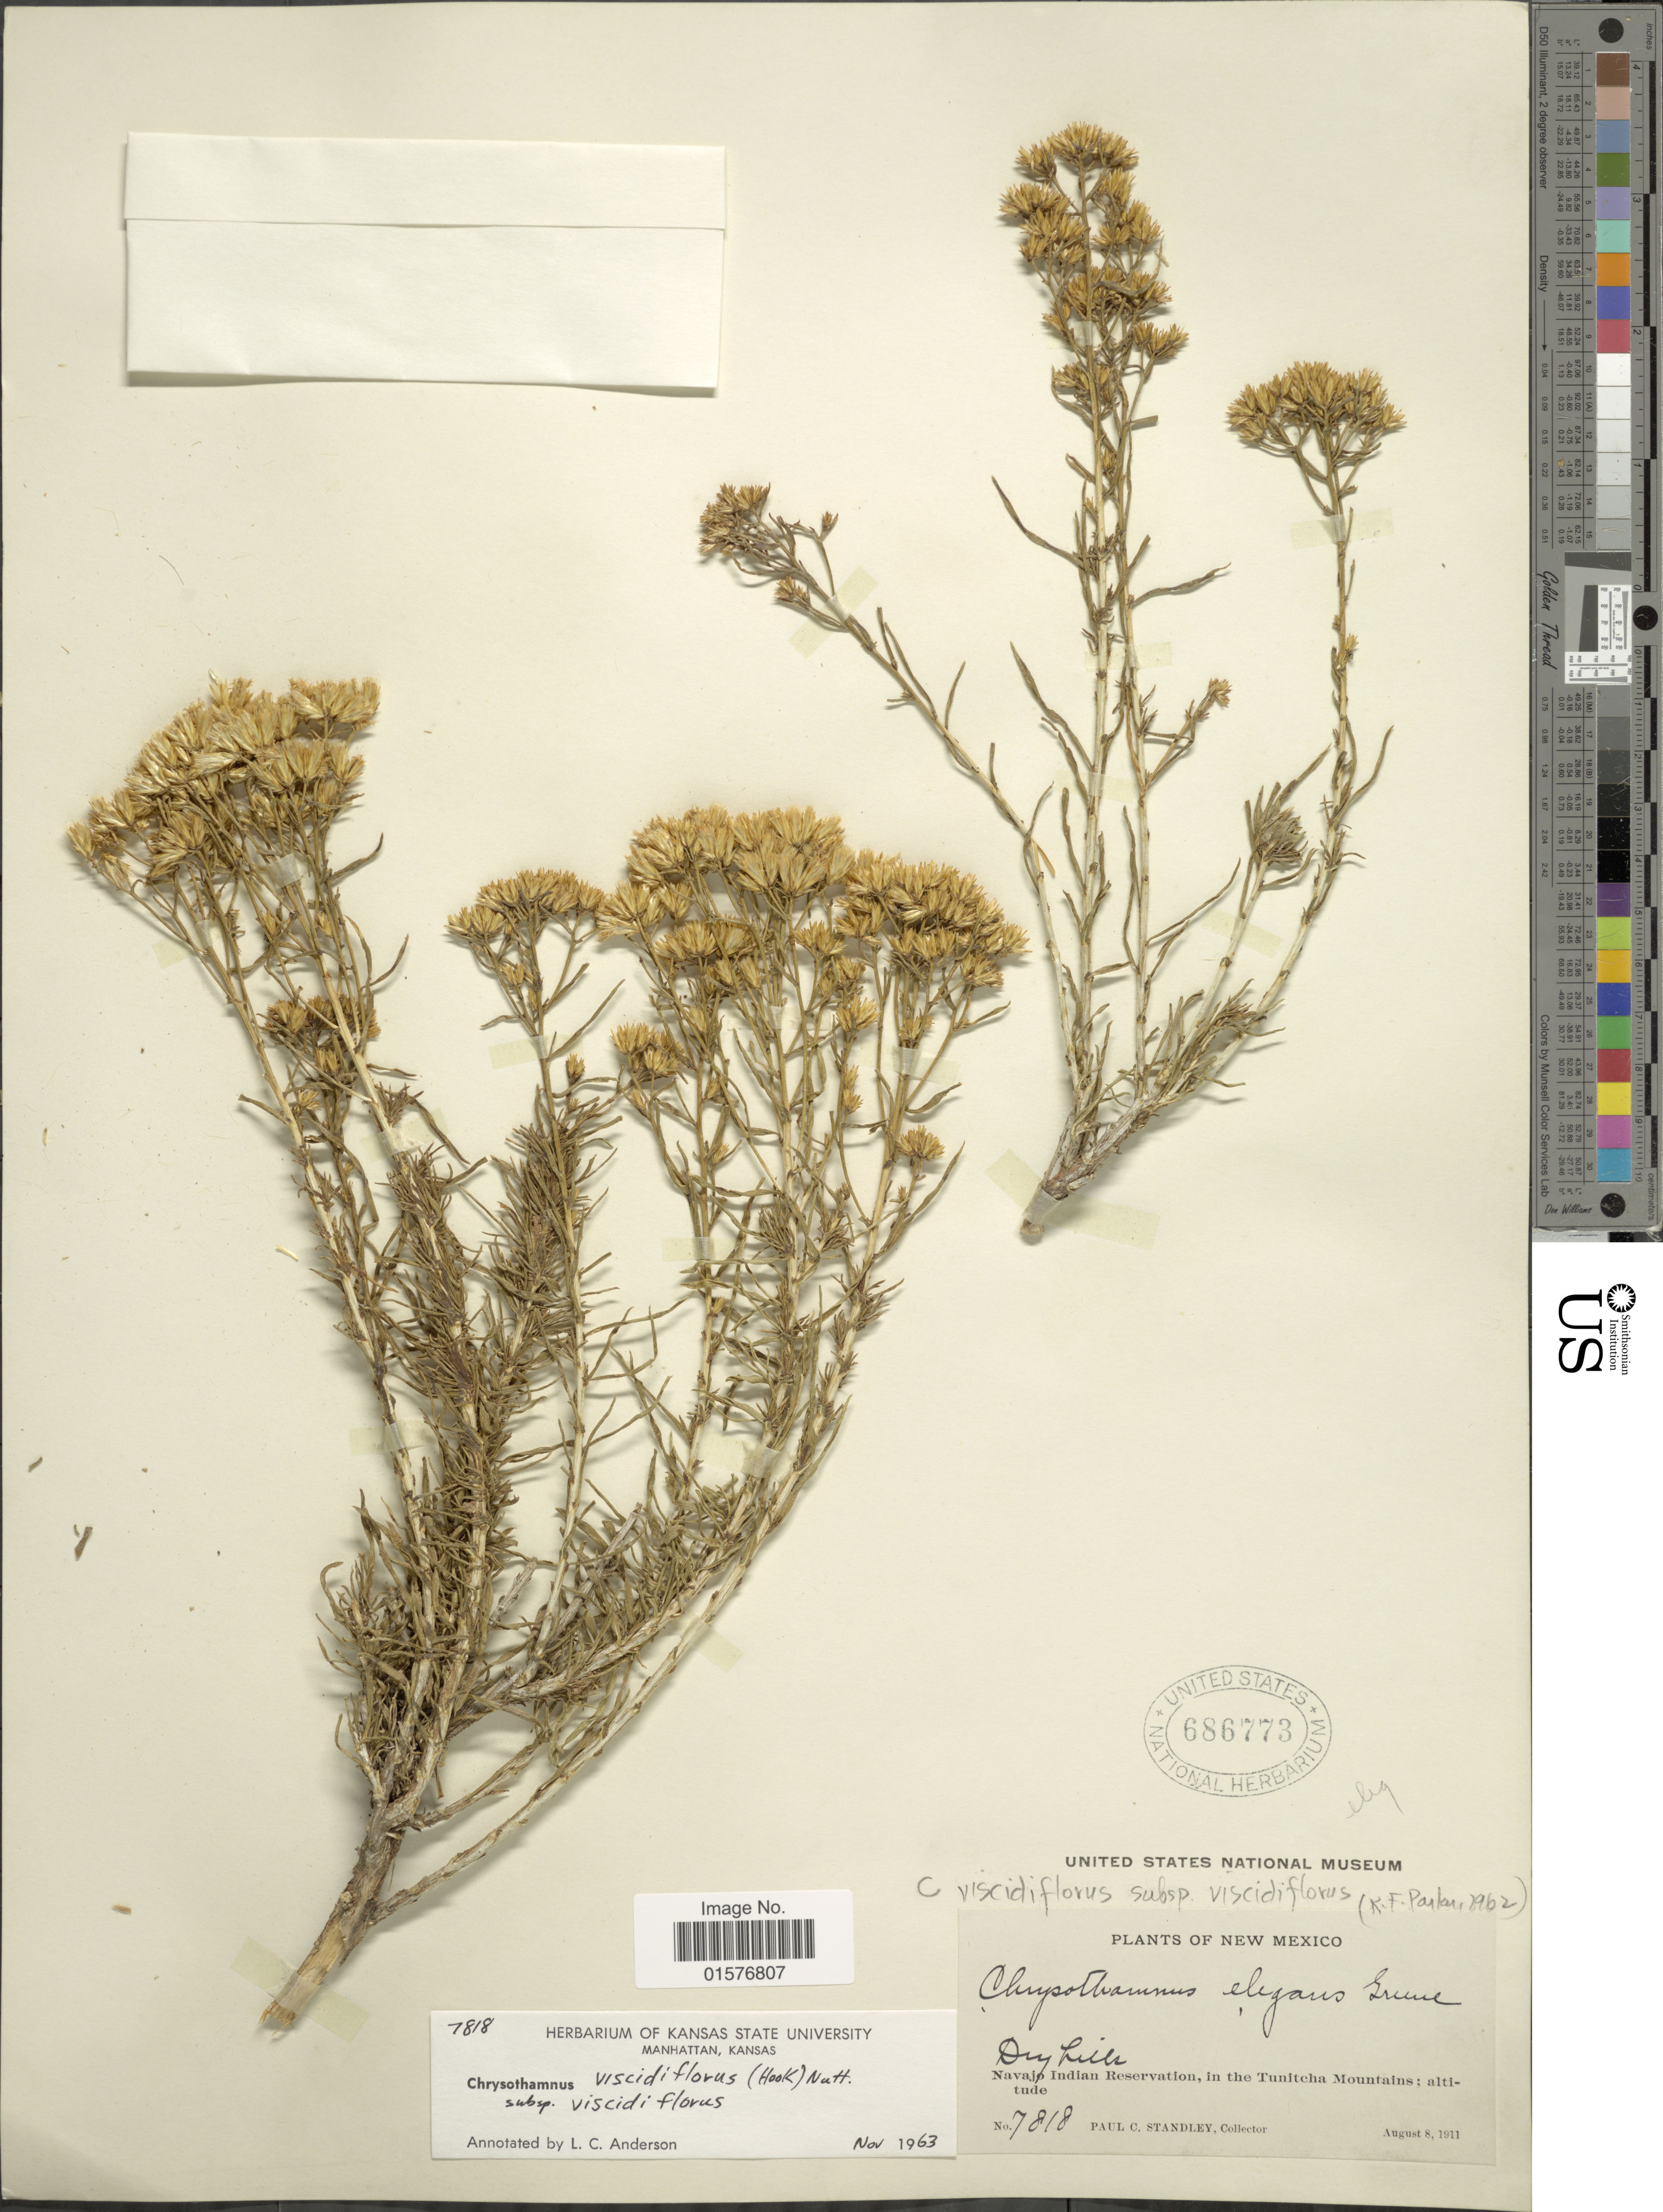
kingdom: Plantae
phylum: Tracheophyta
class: Magnoliopsida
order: Asterales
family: Asteraceae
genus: Chrysothamnus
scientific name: Chrysothamnus viscidiflorus subsp. viscidiflorus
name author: (Hook.) Nutt.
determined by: Urbatsch, Lowell E., Curator (LSU), Louisiana State University (UNITED STATES)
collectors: P. C. Standley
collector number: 7818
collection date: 1911-08-08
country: United States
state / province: New Mexico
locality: Dry hills, Navajo Indian Reservation, in the Tunictha Mountains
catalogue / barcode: US 686773